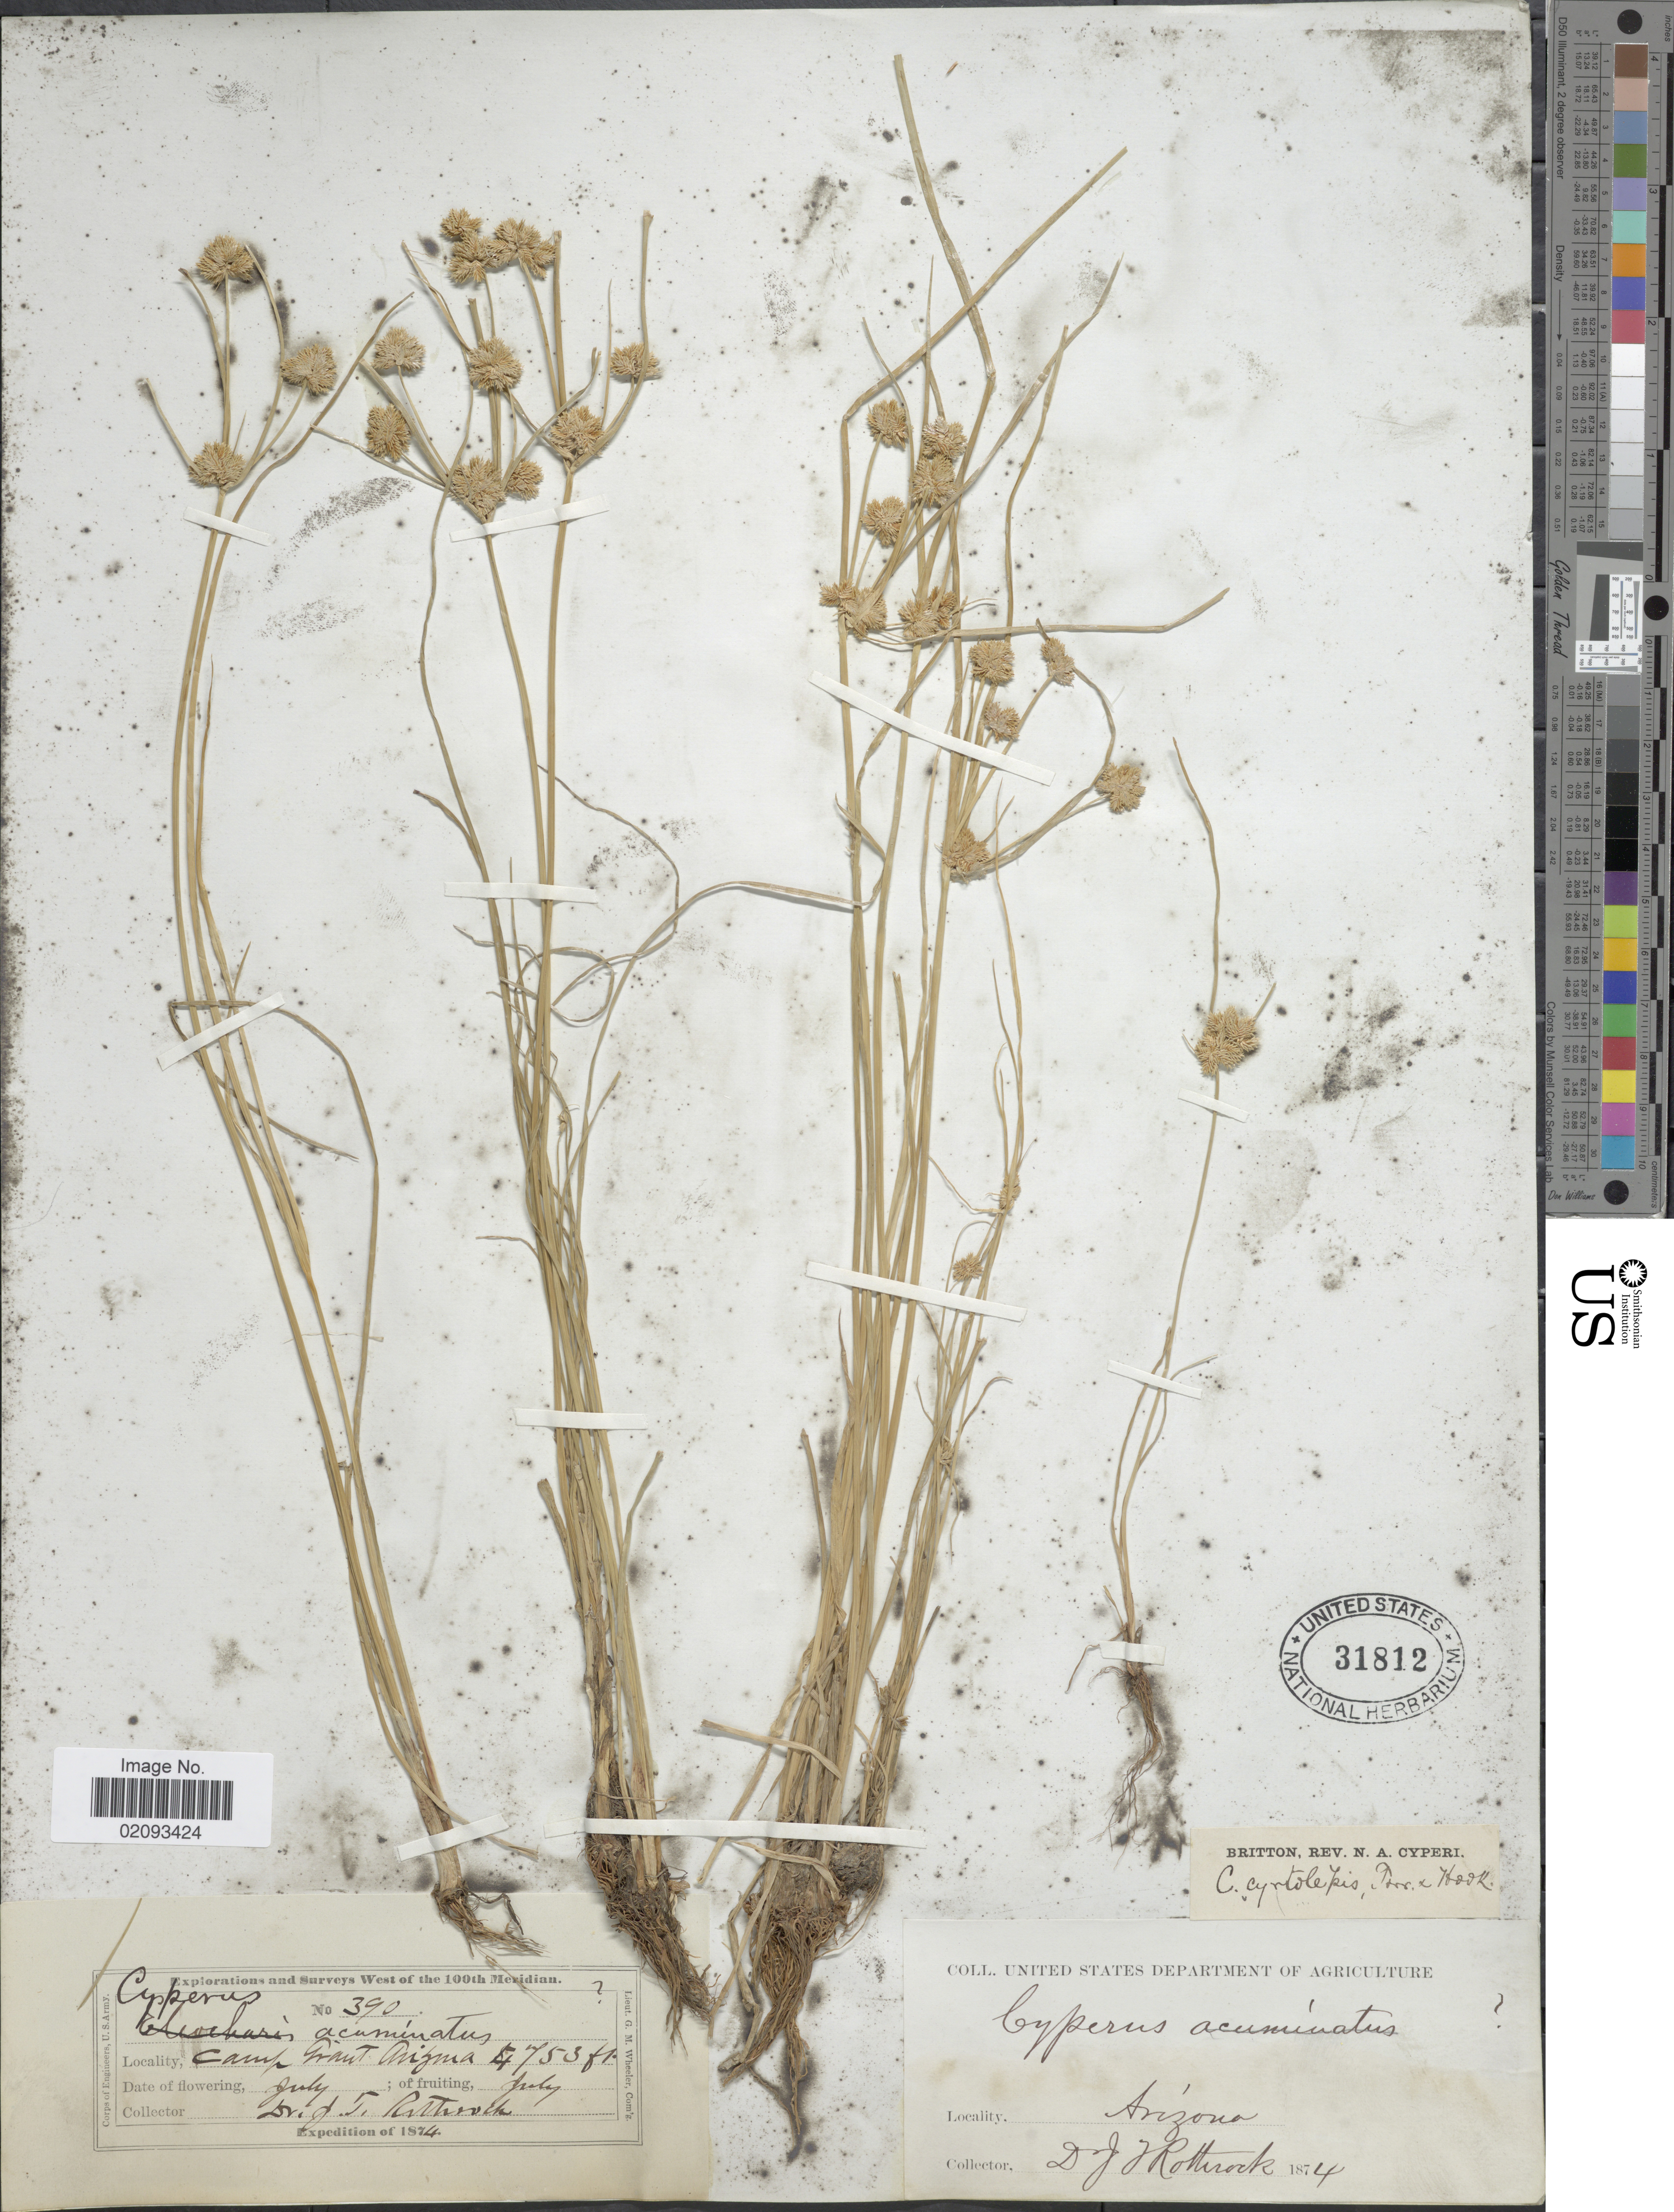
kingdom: Plantae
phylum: Tracheophyta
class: Liliopsida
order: Poales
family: Cyperaceae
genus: Cyperus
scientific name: Cyperus acuminatus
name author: Torr. & Hook.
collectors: J. T. Rothrock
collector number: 390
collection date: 1874-07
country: United States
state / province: Arizona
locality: Camp Grant Arizona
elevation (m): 1449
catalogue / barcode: US 31812